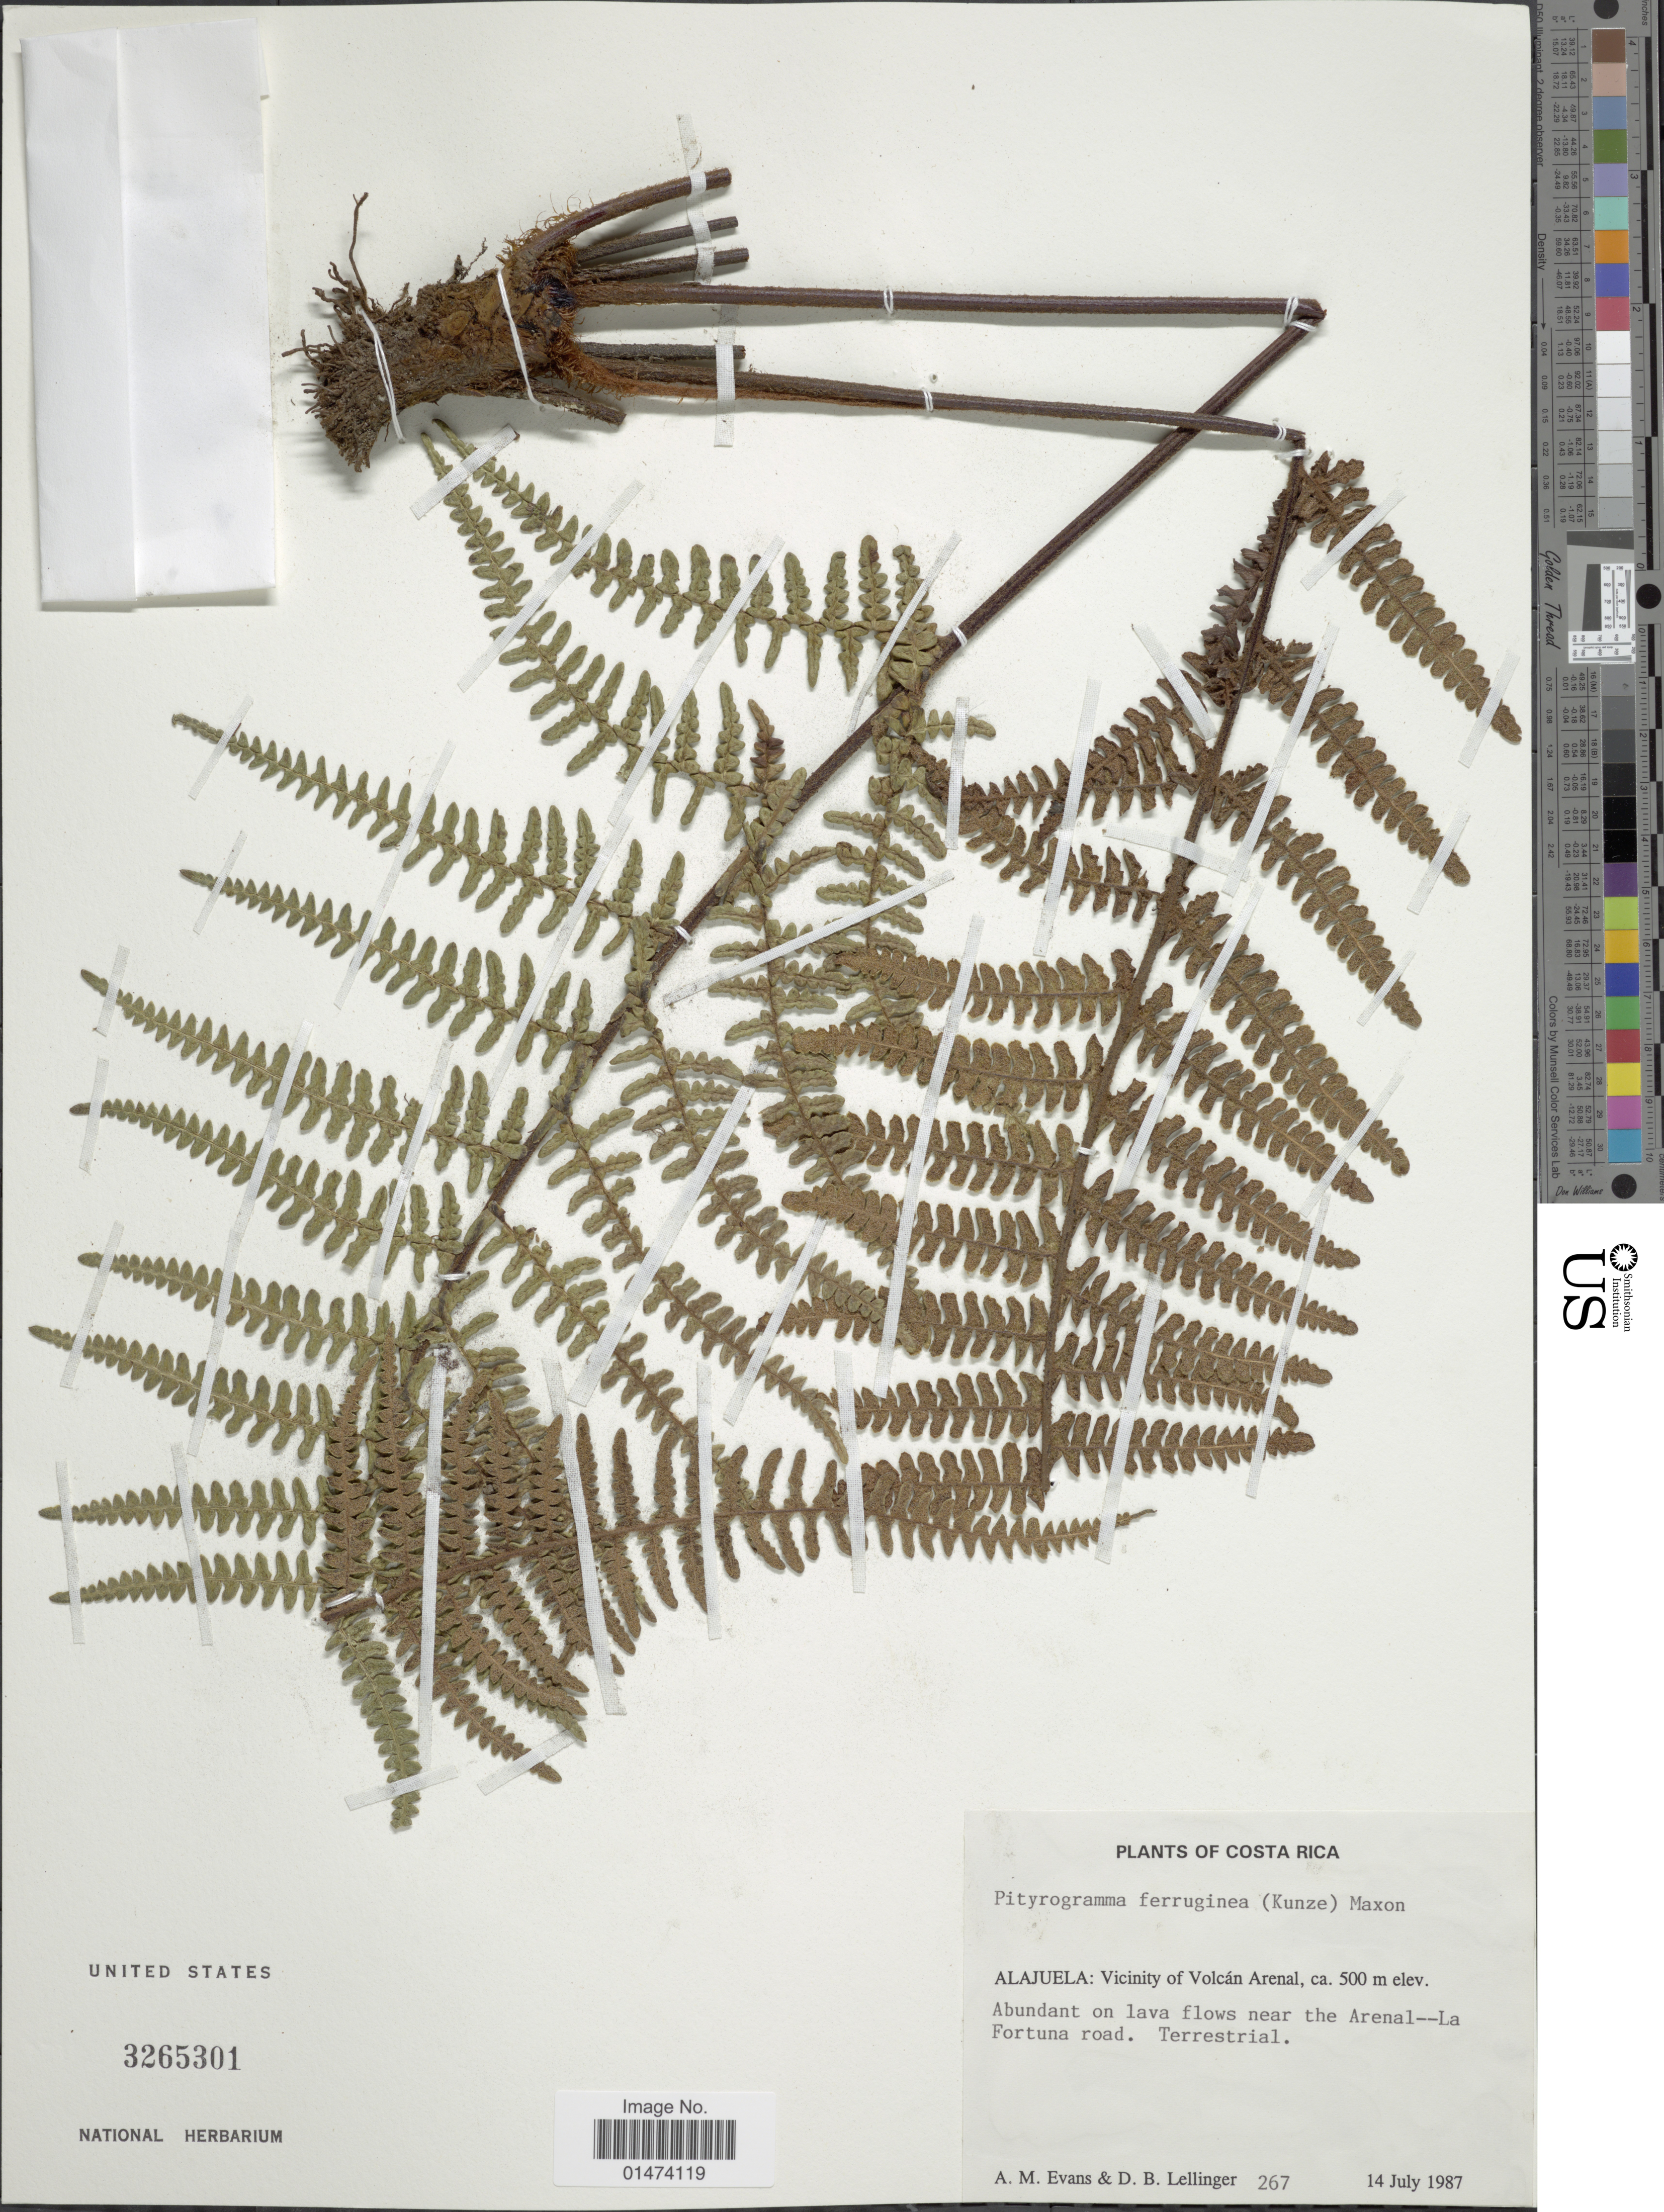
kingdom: Plantae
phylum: Tracheophyta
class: Polypodiopsida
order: Polypodiales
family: Pteridaceae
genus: Pityrogramma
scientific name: Pityrogramma ferruginea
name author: (Kunze) Maxon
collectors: A. M. Evans & D. B. Lellinger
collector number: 267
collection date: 1987-07-14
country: Costa Rica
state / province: Alajuela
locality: Vicinity of Volcan Arenal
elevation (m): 500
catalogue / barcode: US 3265301